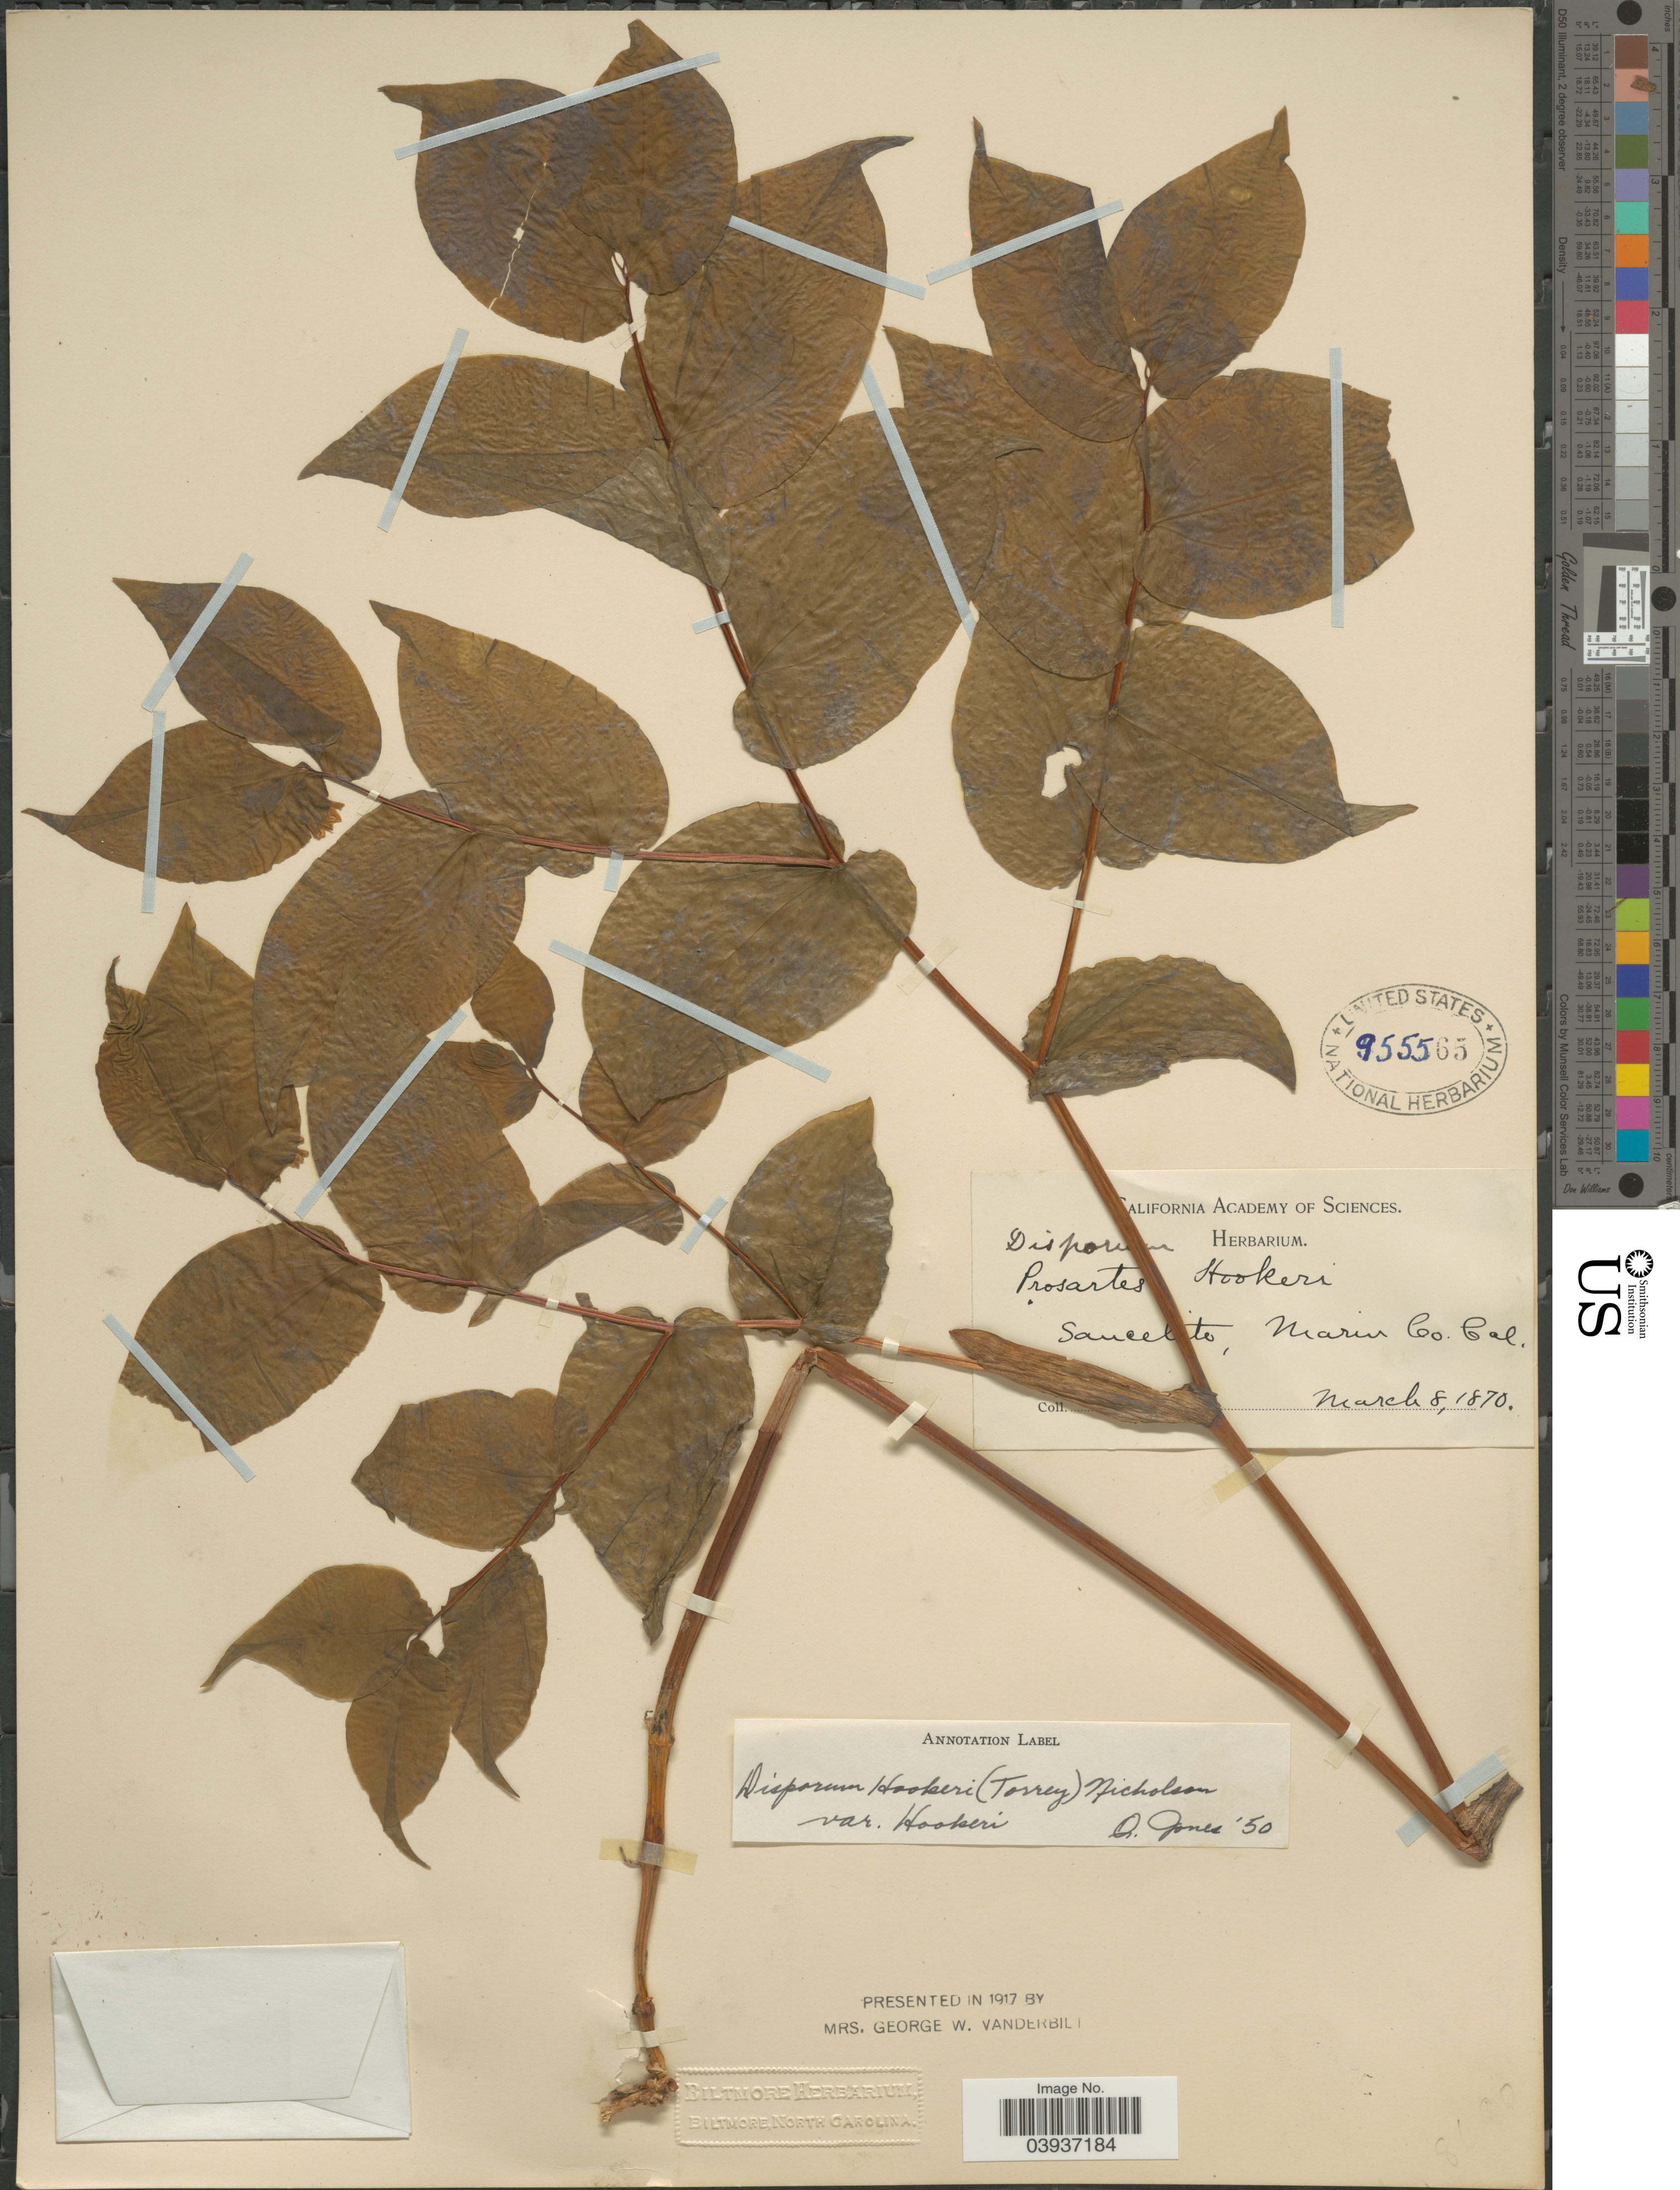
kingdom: Plantae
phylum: Tracheophyta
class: Liliopsida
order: Liliales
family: Colchicaceae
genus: Disporum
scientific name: Disporum hookeri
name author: (Torr.) G. Nicholson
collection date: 1870-03-08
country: United States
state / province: California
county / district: Marin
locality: Saucelito, Marin Co.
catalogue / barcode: US 955565